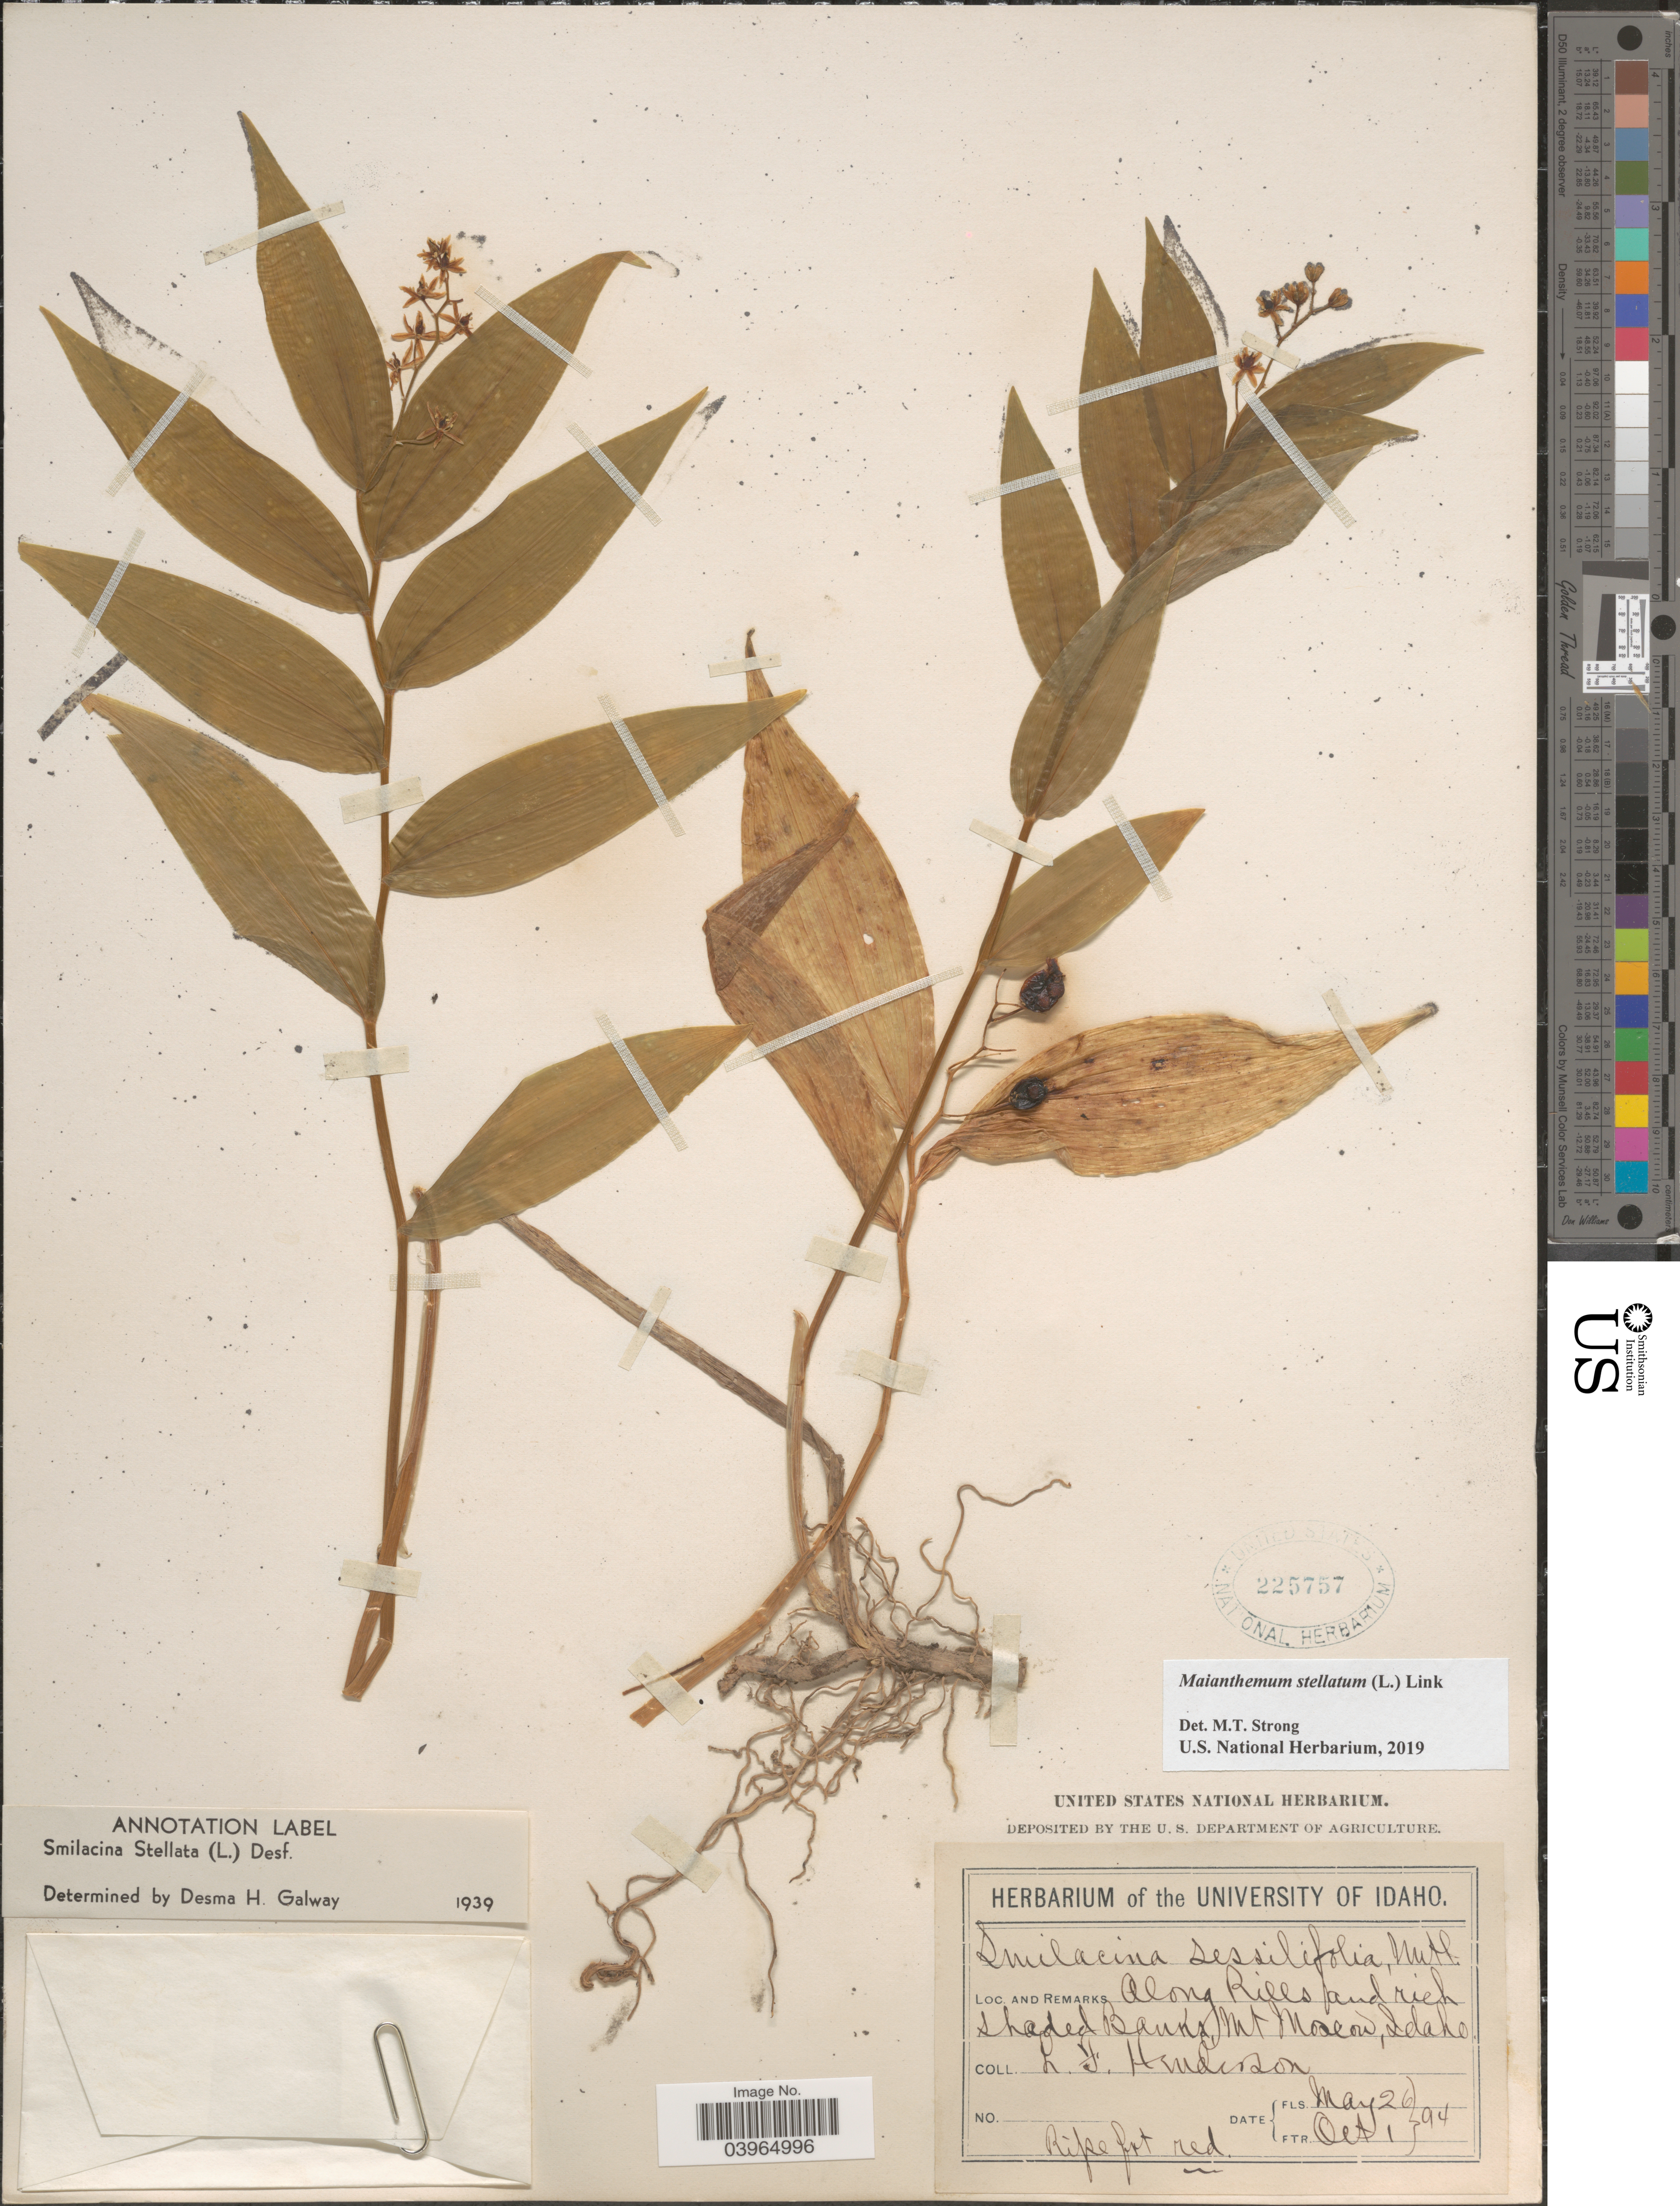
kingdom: Plantae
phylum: Tracheophyta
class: Liliopsida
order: Asparagales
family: Asparagaceae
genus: Maianthemum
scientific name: Maianthemum stellatum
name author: (L.) Link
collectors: L. Henderson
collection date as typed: Transcribed d/m/y: 26/5/94 to 1/10/94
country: United States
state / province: Idaho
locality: Along Rills and rich shaded Banks, Mt. Moscow.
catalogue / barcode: US 225757